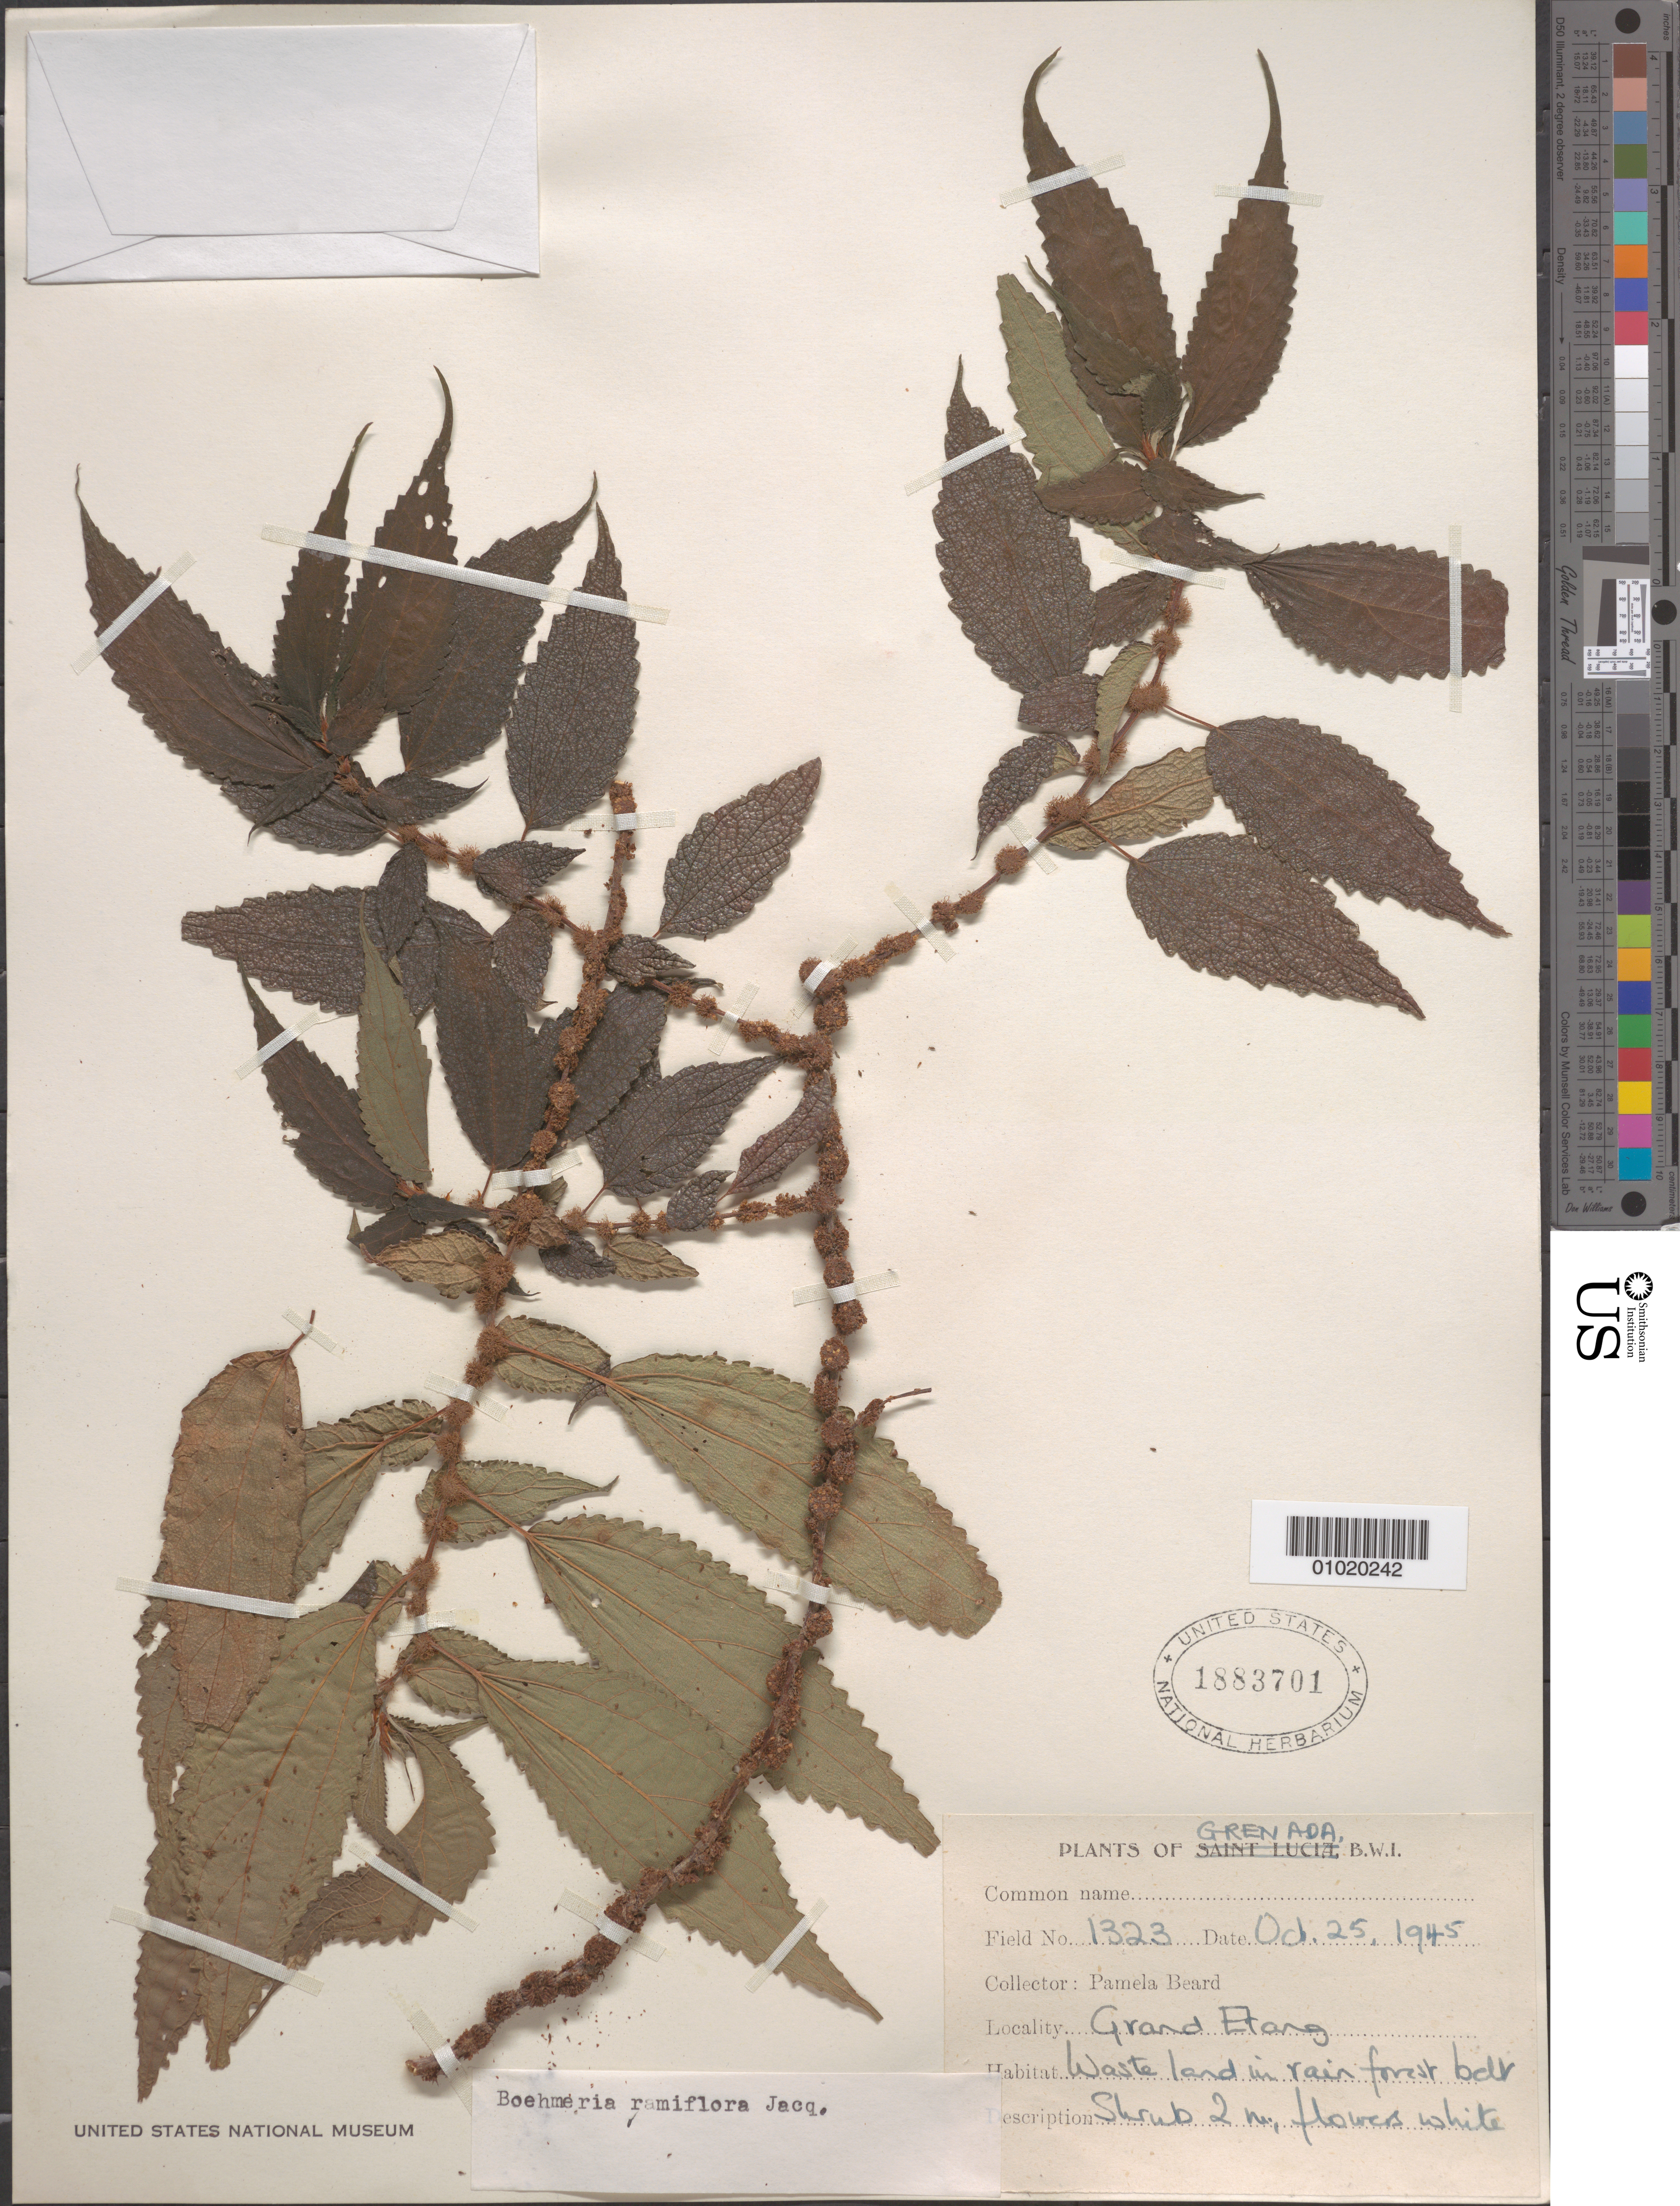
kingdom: Plantae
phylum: Tracheophyta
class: Magnoliopsida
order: Rosales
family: Urticaceae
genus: Boehmeria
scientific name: Boehmeria ramiflora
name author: Jacq.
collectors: P. Beard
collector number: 1323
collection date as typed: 25 Oct 1945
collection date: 1945-10-25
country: Grenada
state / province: Saint Andrew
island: Grenada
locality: Grand Etang. Wasteland in rain forest belt.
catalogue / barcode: US 1883701